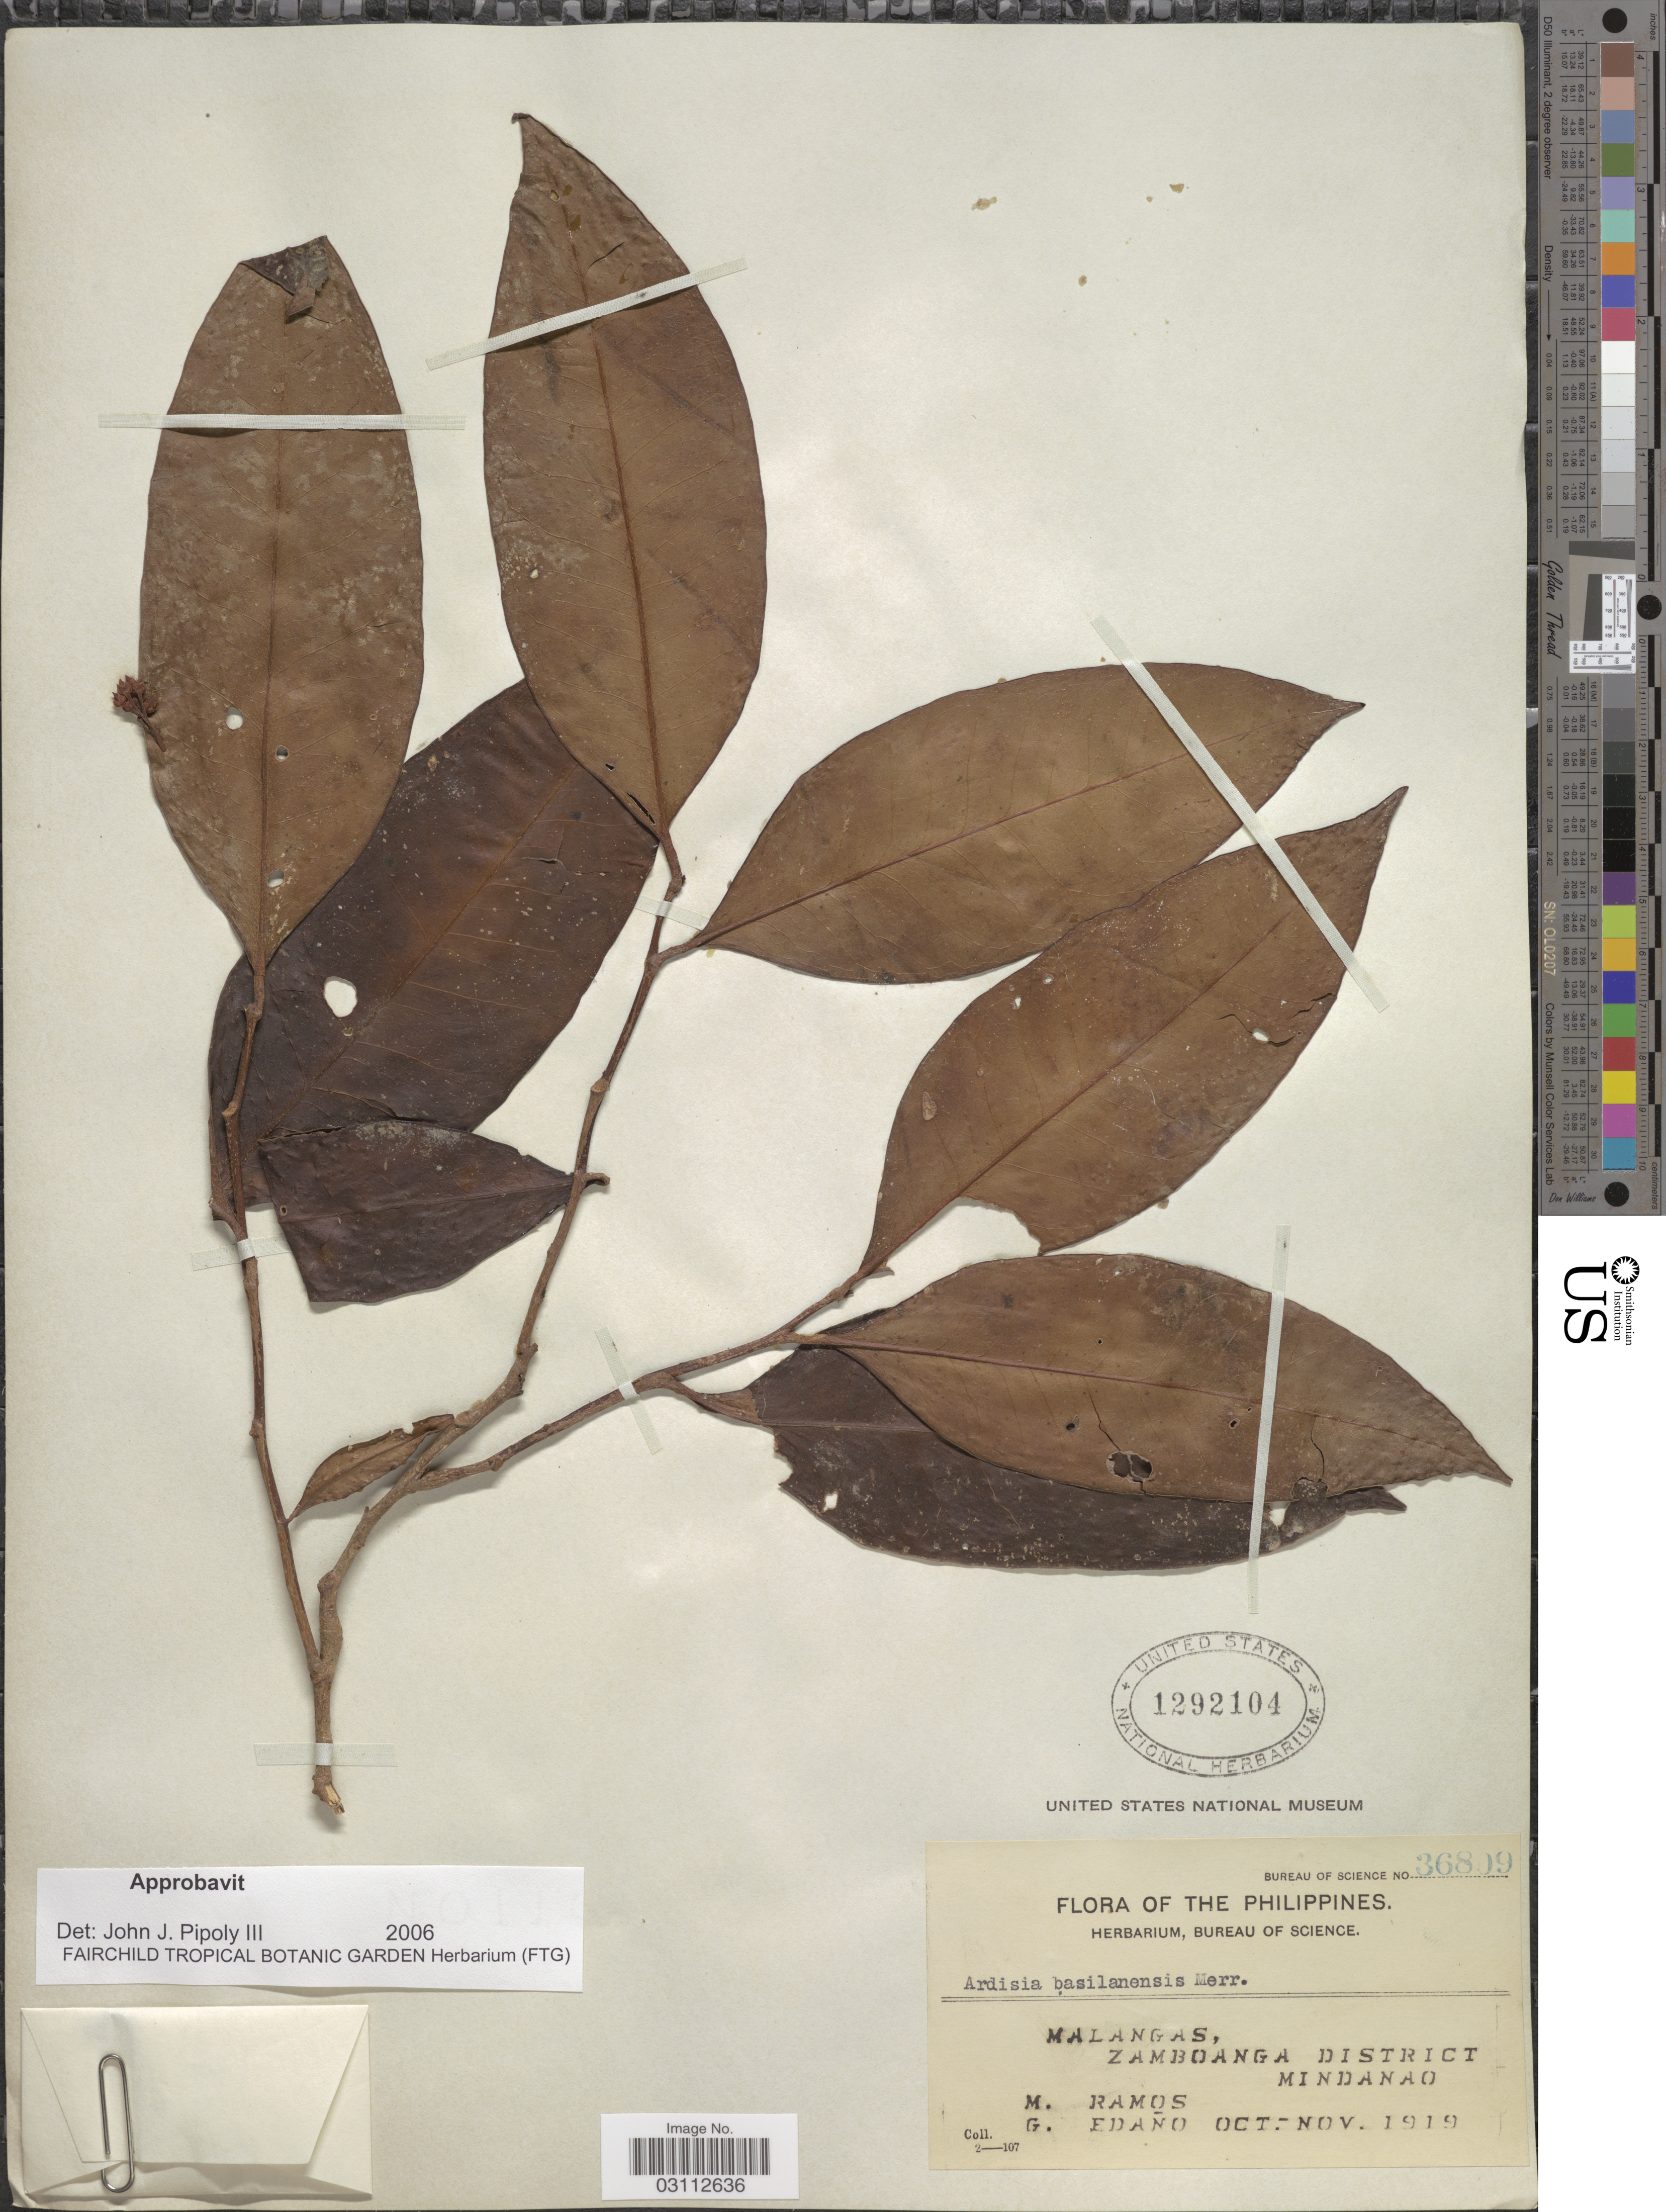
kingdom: Plantae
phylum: Tracheophyta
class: Magnoliopsida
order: Ericales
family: Primulaceae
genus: Ardisia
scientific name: Ardisia basilanensis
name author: Merr.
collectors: M. Ramos & G. Edaño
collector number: Bureau of science 36809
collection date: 1919-10/1919-11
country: Philippines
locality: Malangas, Zamboanga District, Mindanao.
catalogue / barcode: US 1292104